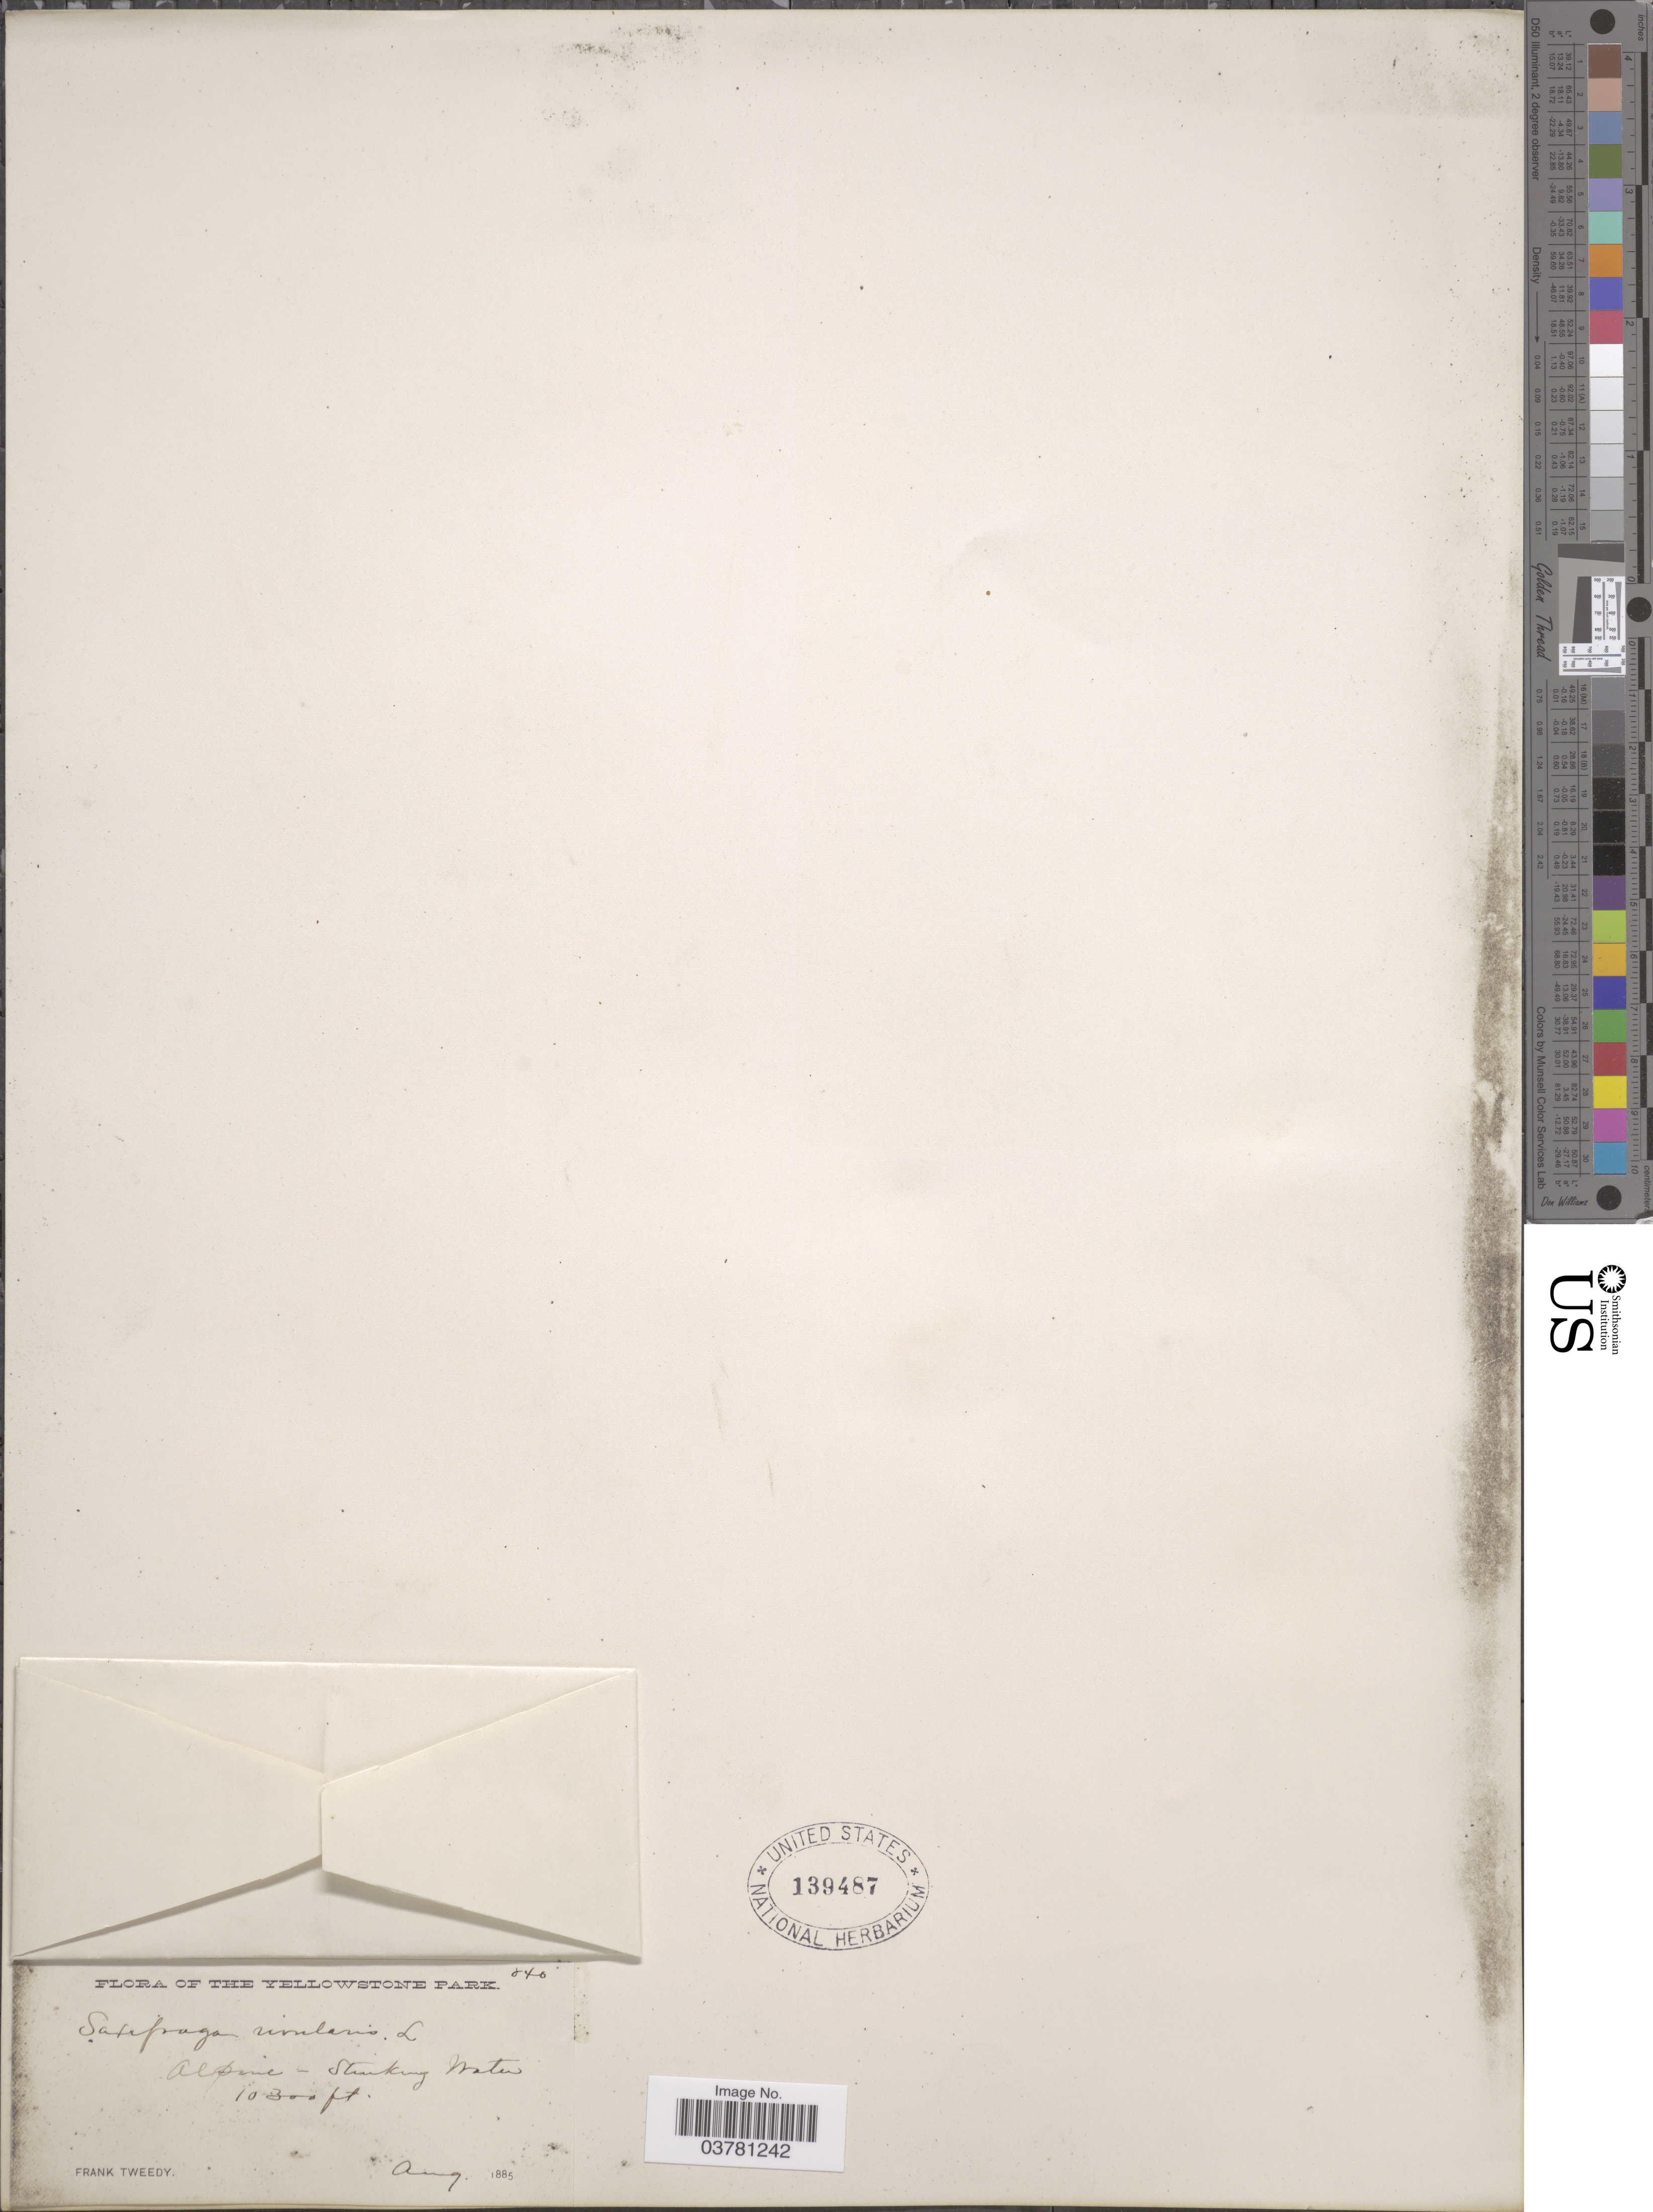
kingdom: Plantae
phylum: Tracheophyta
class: Magnoliopsida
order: Saxifragales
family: Saxifragaceae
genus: Saxifraga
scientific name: Saxifraga rivularis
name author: L.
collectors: F. Tweedy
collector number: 840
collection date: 1885-08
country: United States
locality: Yellowstone Park. Alpine - Stinky Water.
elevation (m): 3139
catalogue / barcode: US 139487